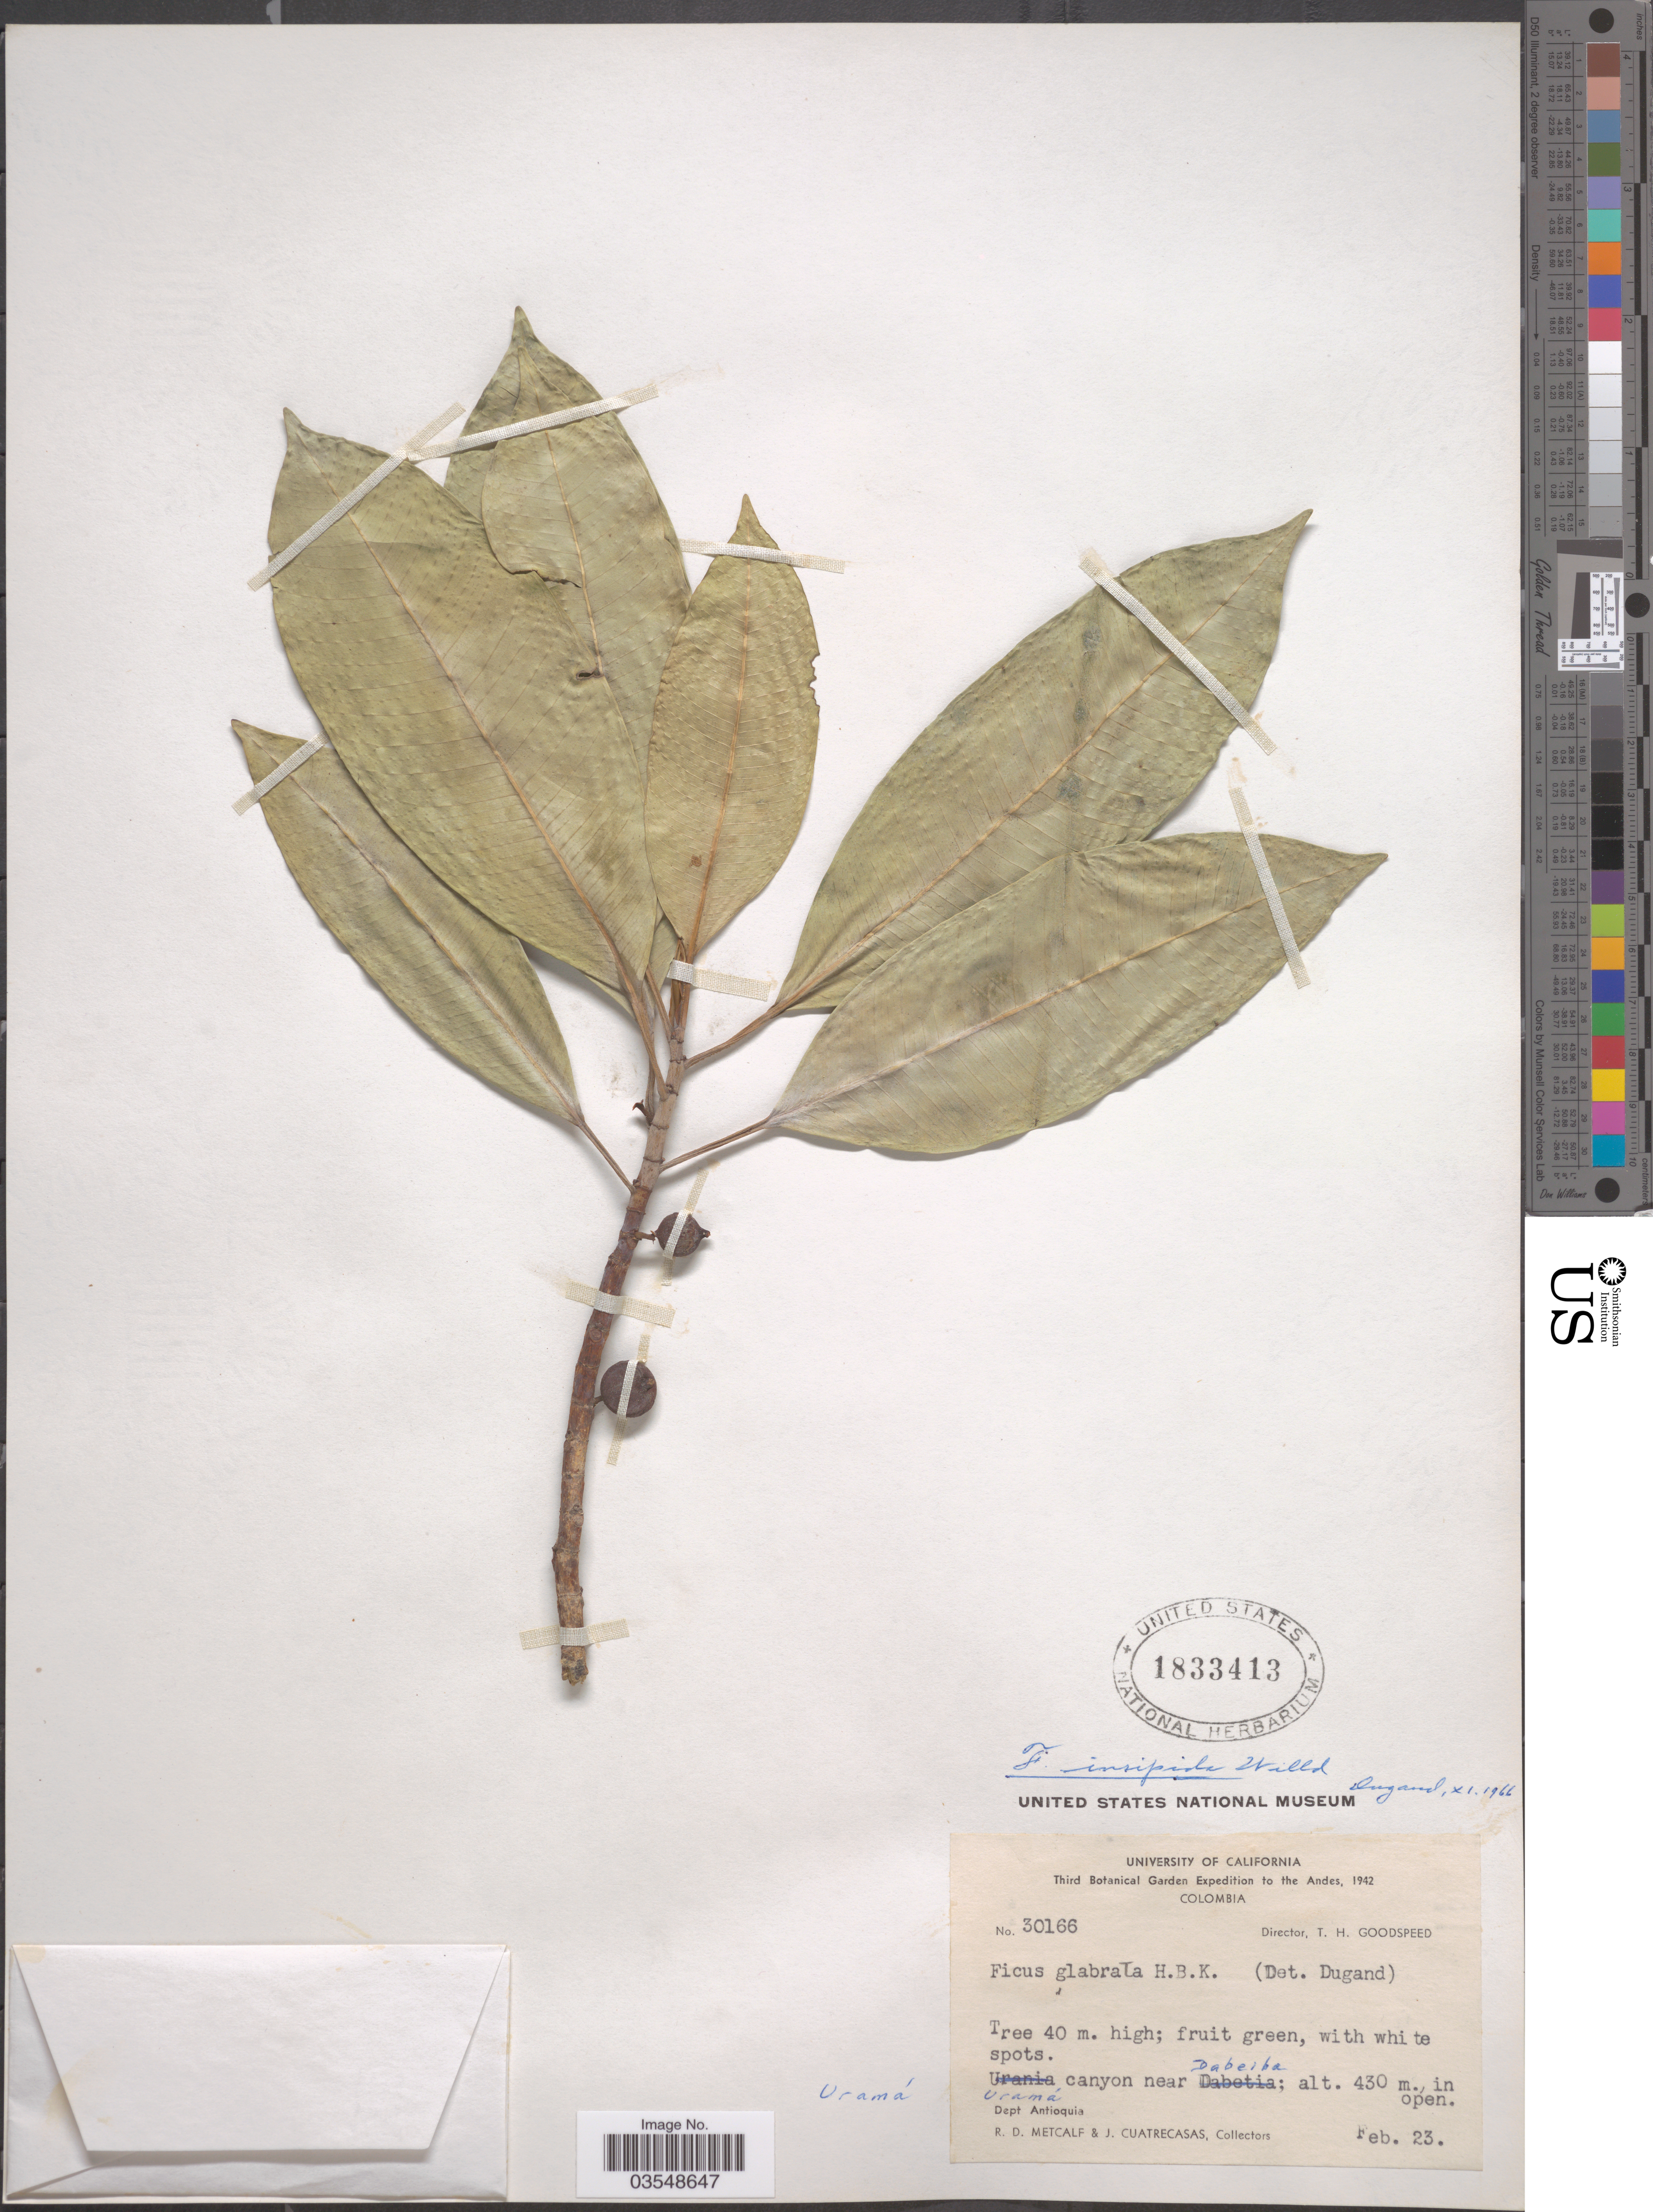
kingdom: Plantae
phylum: Tracheophyta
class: Magnoliopsida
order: Rosales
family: Moraceae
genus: Ficus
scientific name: Ficus glabrata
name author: Kunth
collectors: R. D. Metcalf & J. Cuatrecasas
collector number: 30166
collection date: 1942-02-23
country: Colombia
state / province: Antioquia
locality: Andes. Uramá canyon near Dabeiba. Dept Antioquia.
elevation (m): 430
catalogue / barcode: US 1833413